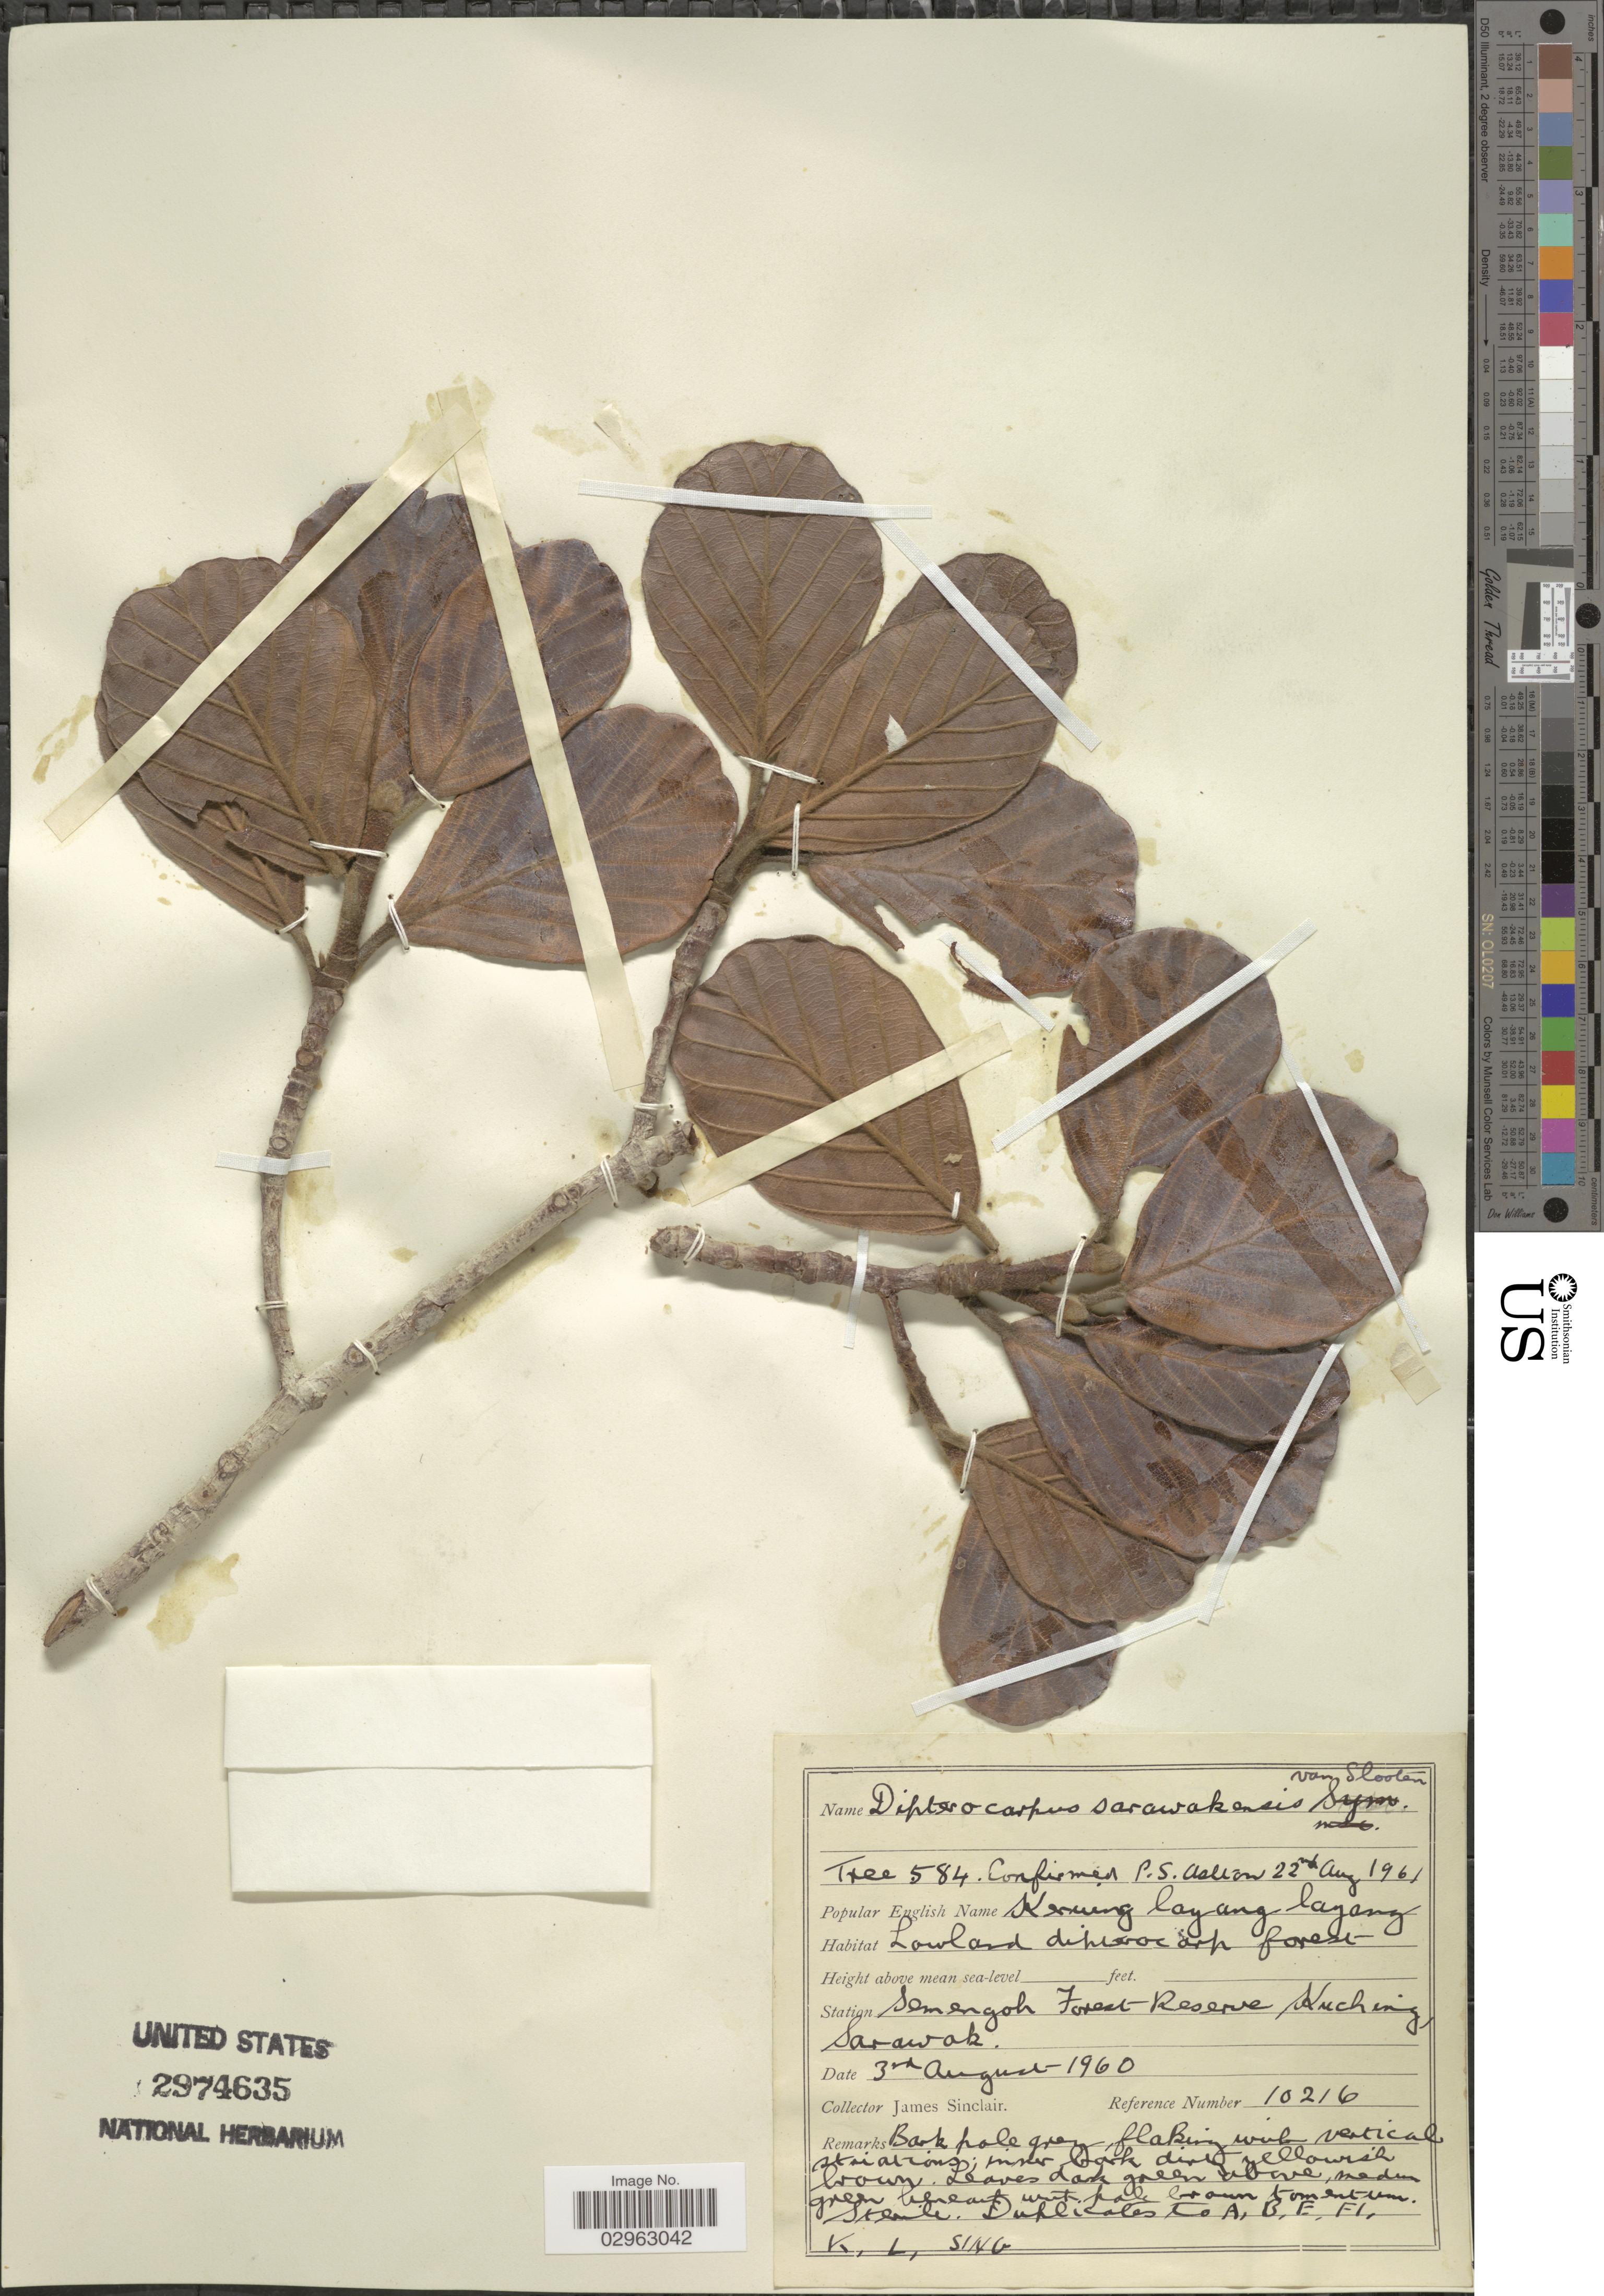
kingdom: Plantae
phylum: Tracheophyta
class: Magnoliopsida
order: Malvales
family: Dipterocarpaceae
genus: Dipterocarpus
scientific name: Dipterocarpus sarawakensis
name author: Slooten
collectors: J. Sinclair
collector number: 10216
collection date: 1960-08-03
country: Malaysia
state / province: Sarawak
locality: Semengoh Forest Reserve, Kuching.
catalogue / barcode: US 2974635